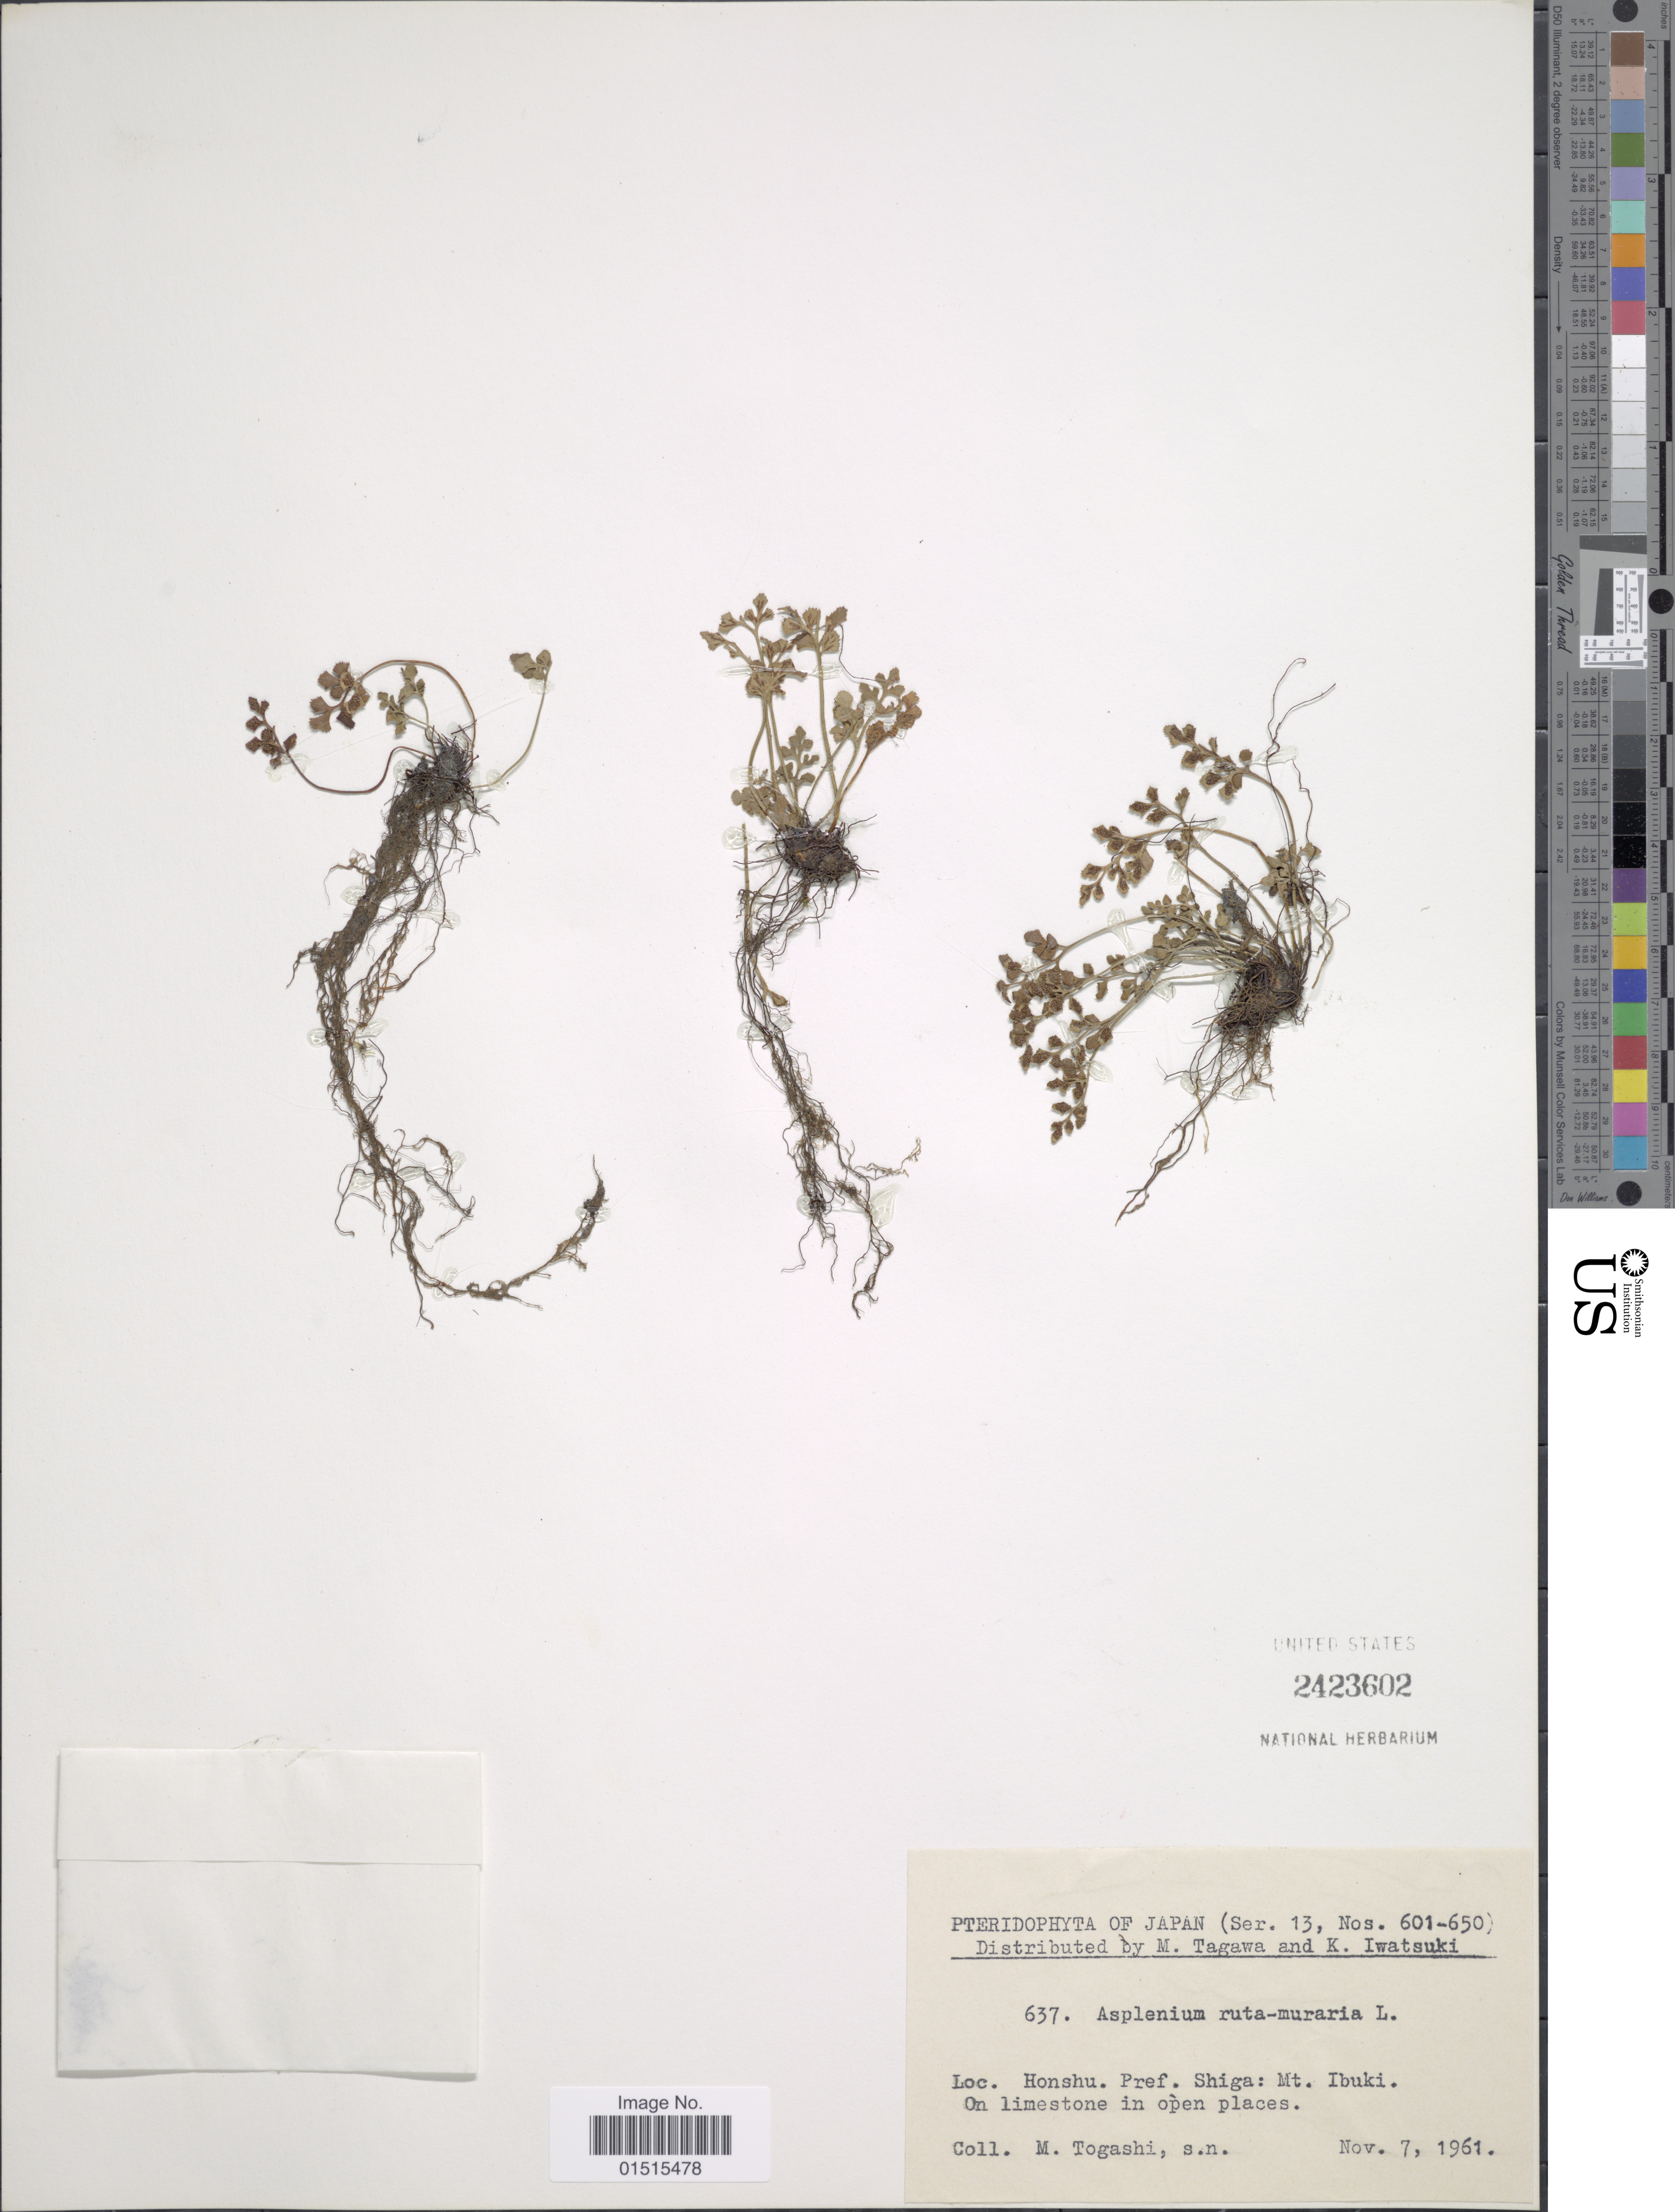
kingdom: Plantae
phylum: Tracheophyta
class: Polypodiopsida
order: Polypodiales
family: Aspleniaceae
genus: Asplenium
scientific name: Asplenium ruta-muraria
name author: L.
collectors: M. Togashi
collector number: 637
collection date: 1961-11-07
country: Japan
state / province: Siga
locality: Honshu, Pref. Shiga: Mt. Ibuki. on limestone in open places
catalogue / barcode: US 2423602